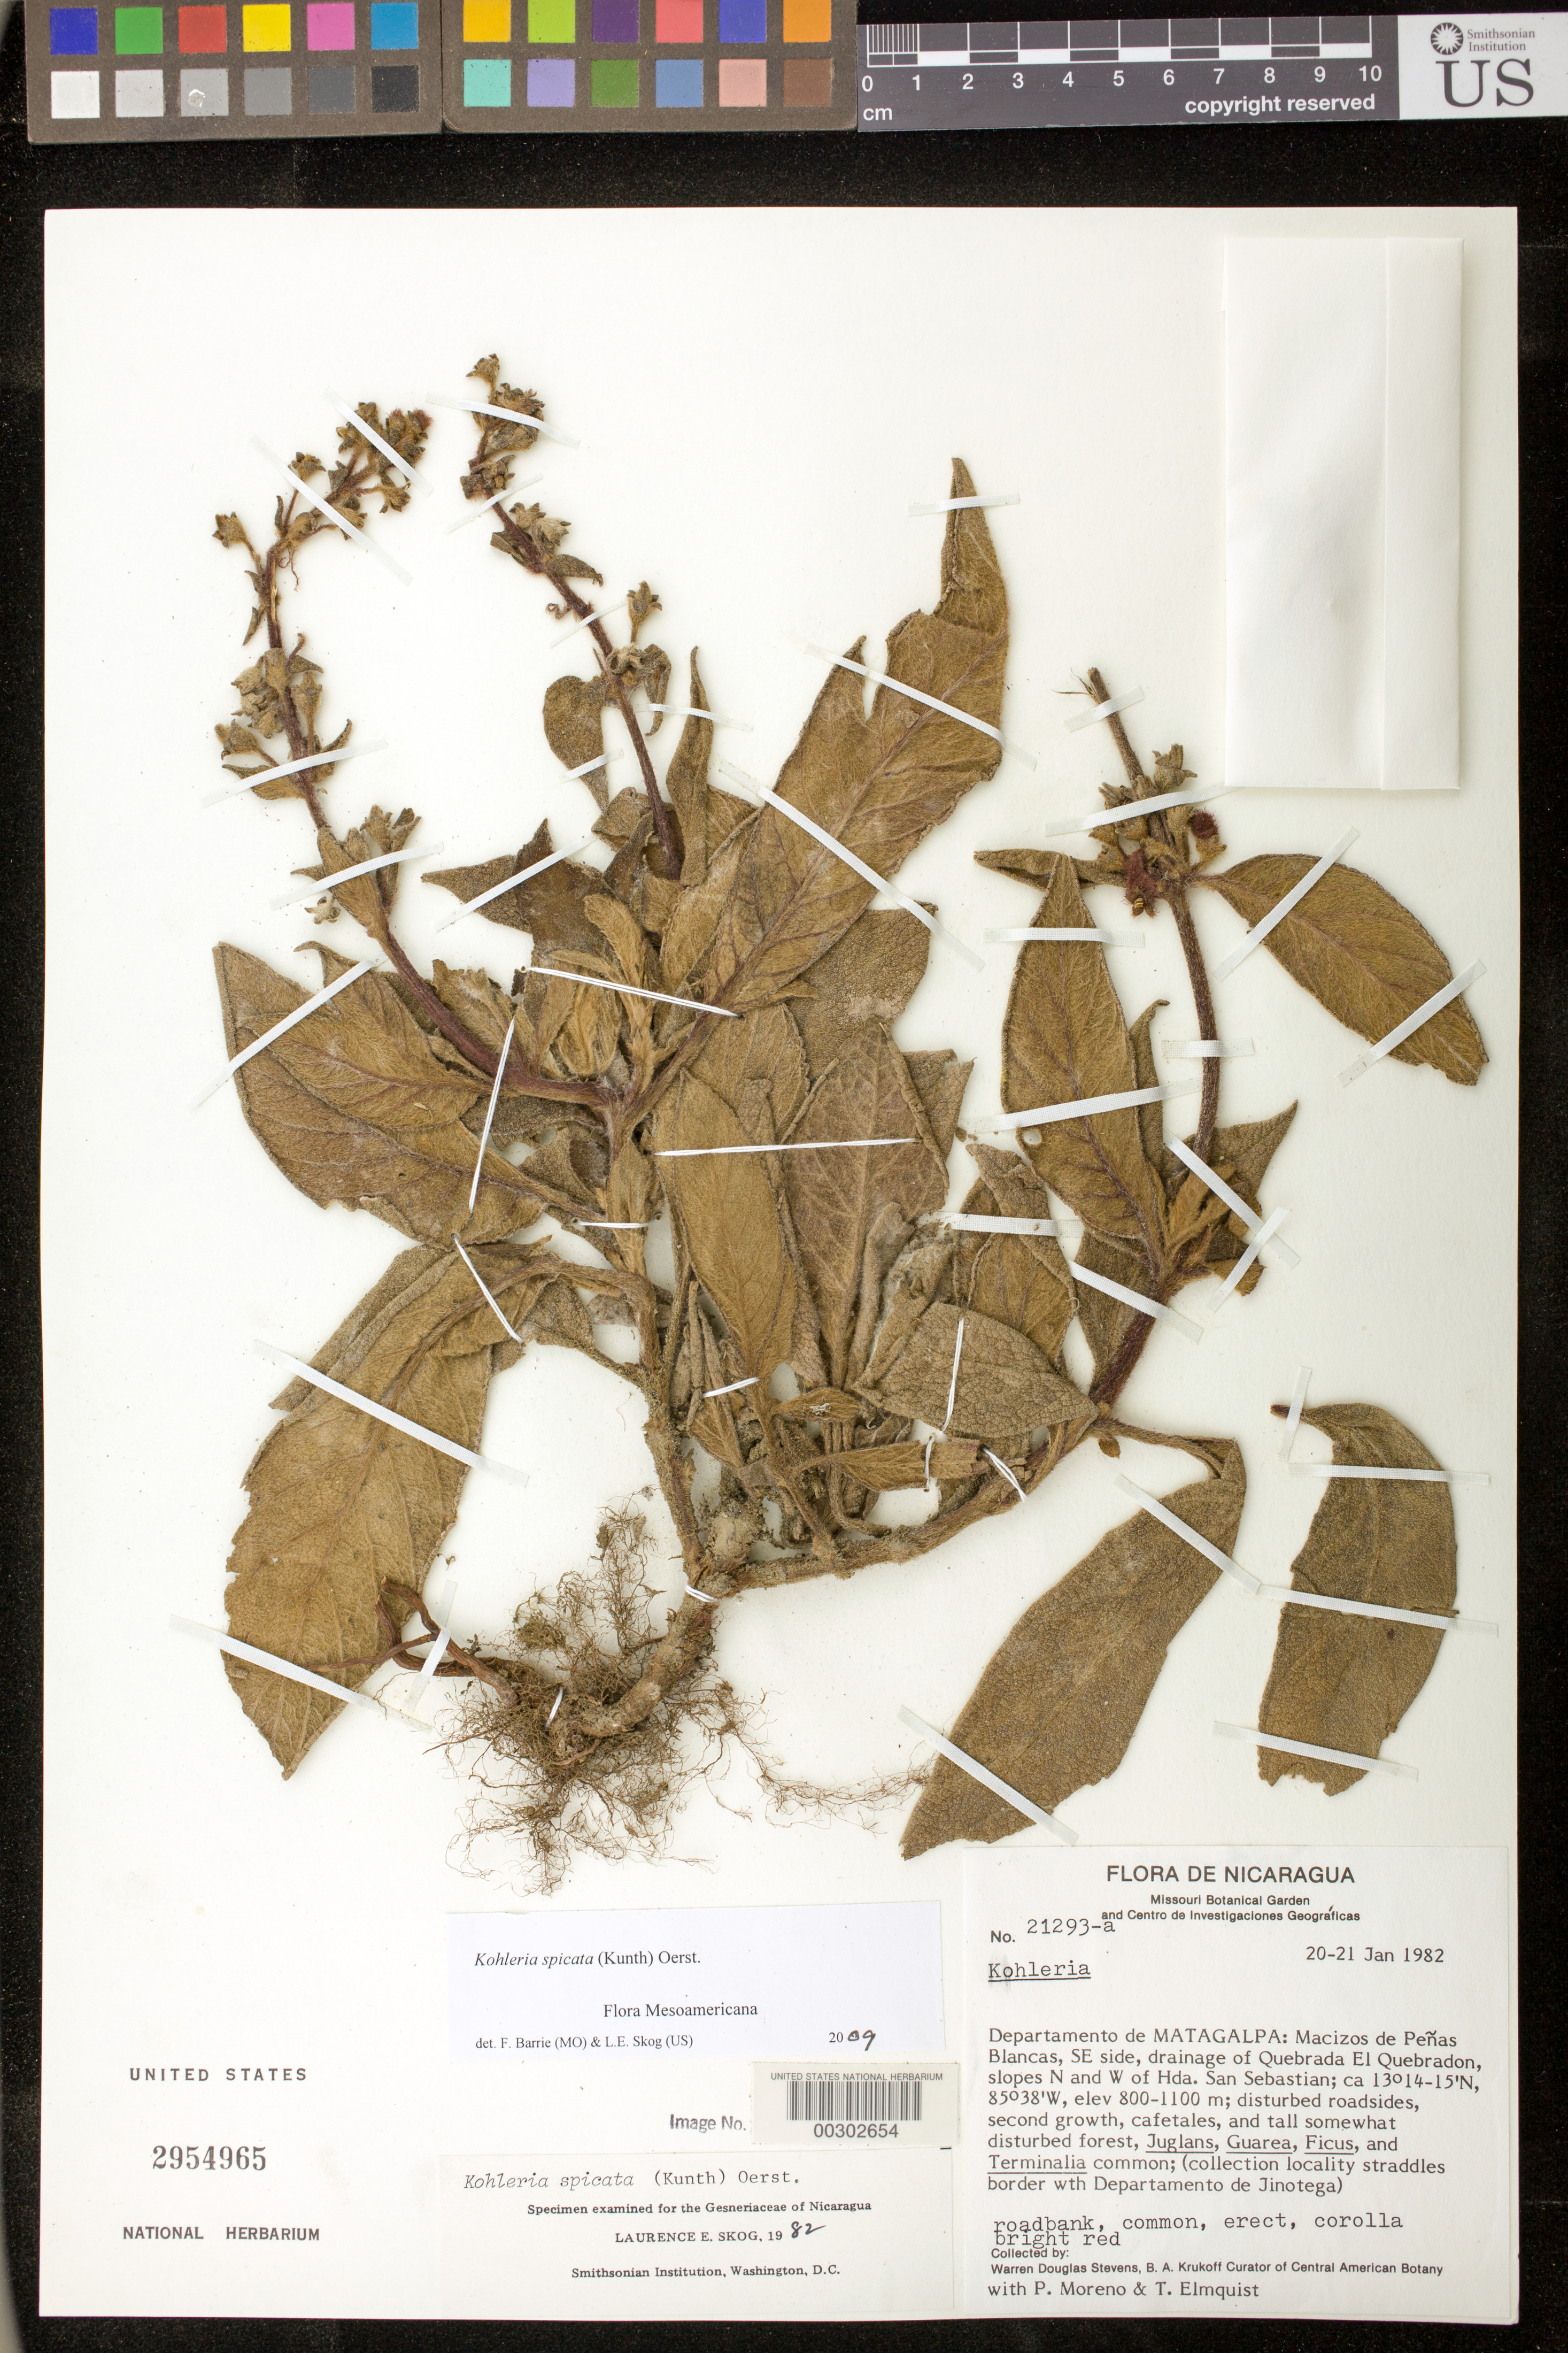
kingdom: Plantae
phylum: Tracheophyta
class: Magnoliopsida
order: Lamiales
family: Gesneriaceae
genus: Kohleria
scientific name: Kohleria spicata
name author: (Kunth) Oerst.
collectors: W. D. Stevens, P. Moreno & T. Elmquist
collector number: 21293 -A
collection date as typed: Jan 1982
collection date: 1982-01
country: Nicaragua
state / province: Matagalpa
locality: Macizos de Penas Blancas, SE side, drainage of Quebrada El Quebradon, slopes N and W of Hda San Martin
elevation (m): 800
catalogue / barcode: US 2954965